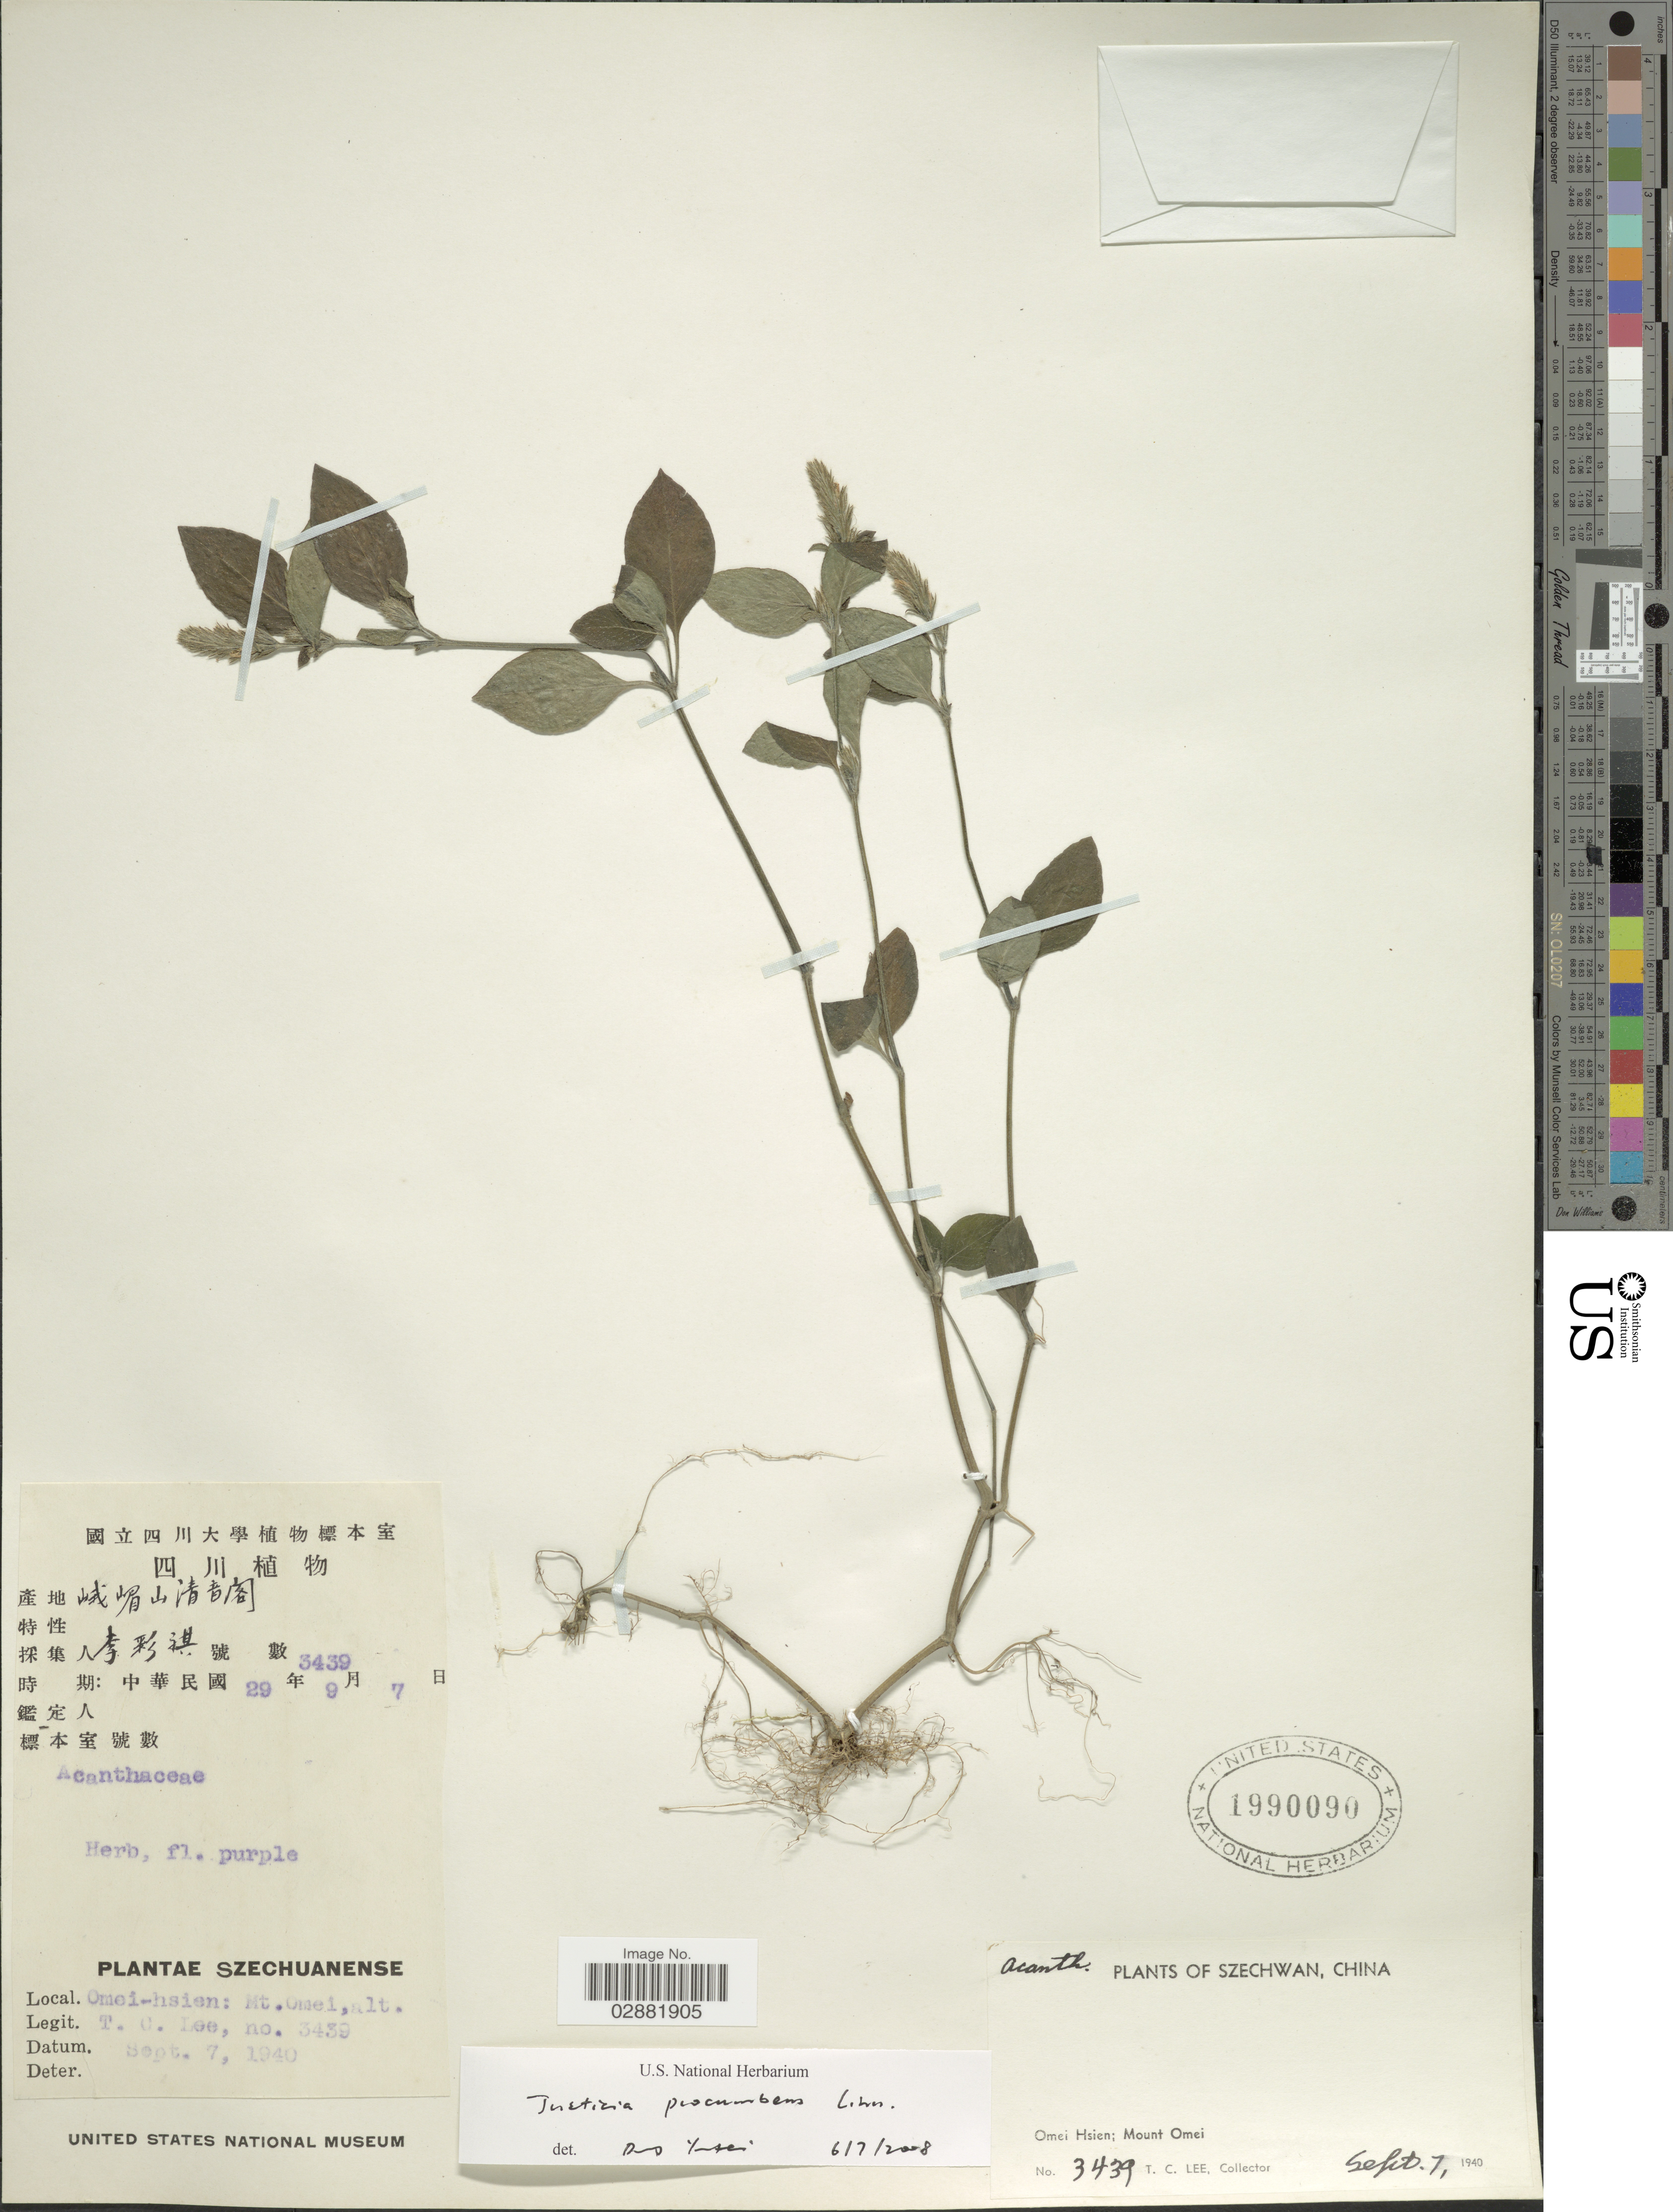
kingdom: Plantae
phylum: Tracheophyta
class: Magnoliopsida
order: Lamiales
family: Acanthaceae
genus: Justicia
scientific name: Justicia procumbens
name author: L.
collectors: T. Lee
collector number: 3439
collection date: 1940-09-07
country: China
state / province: Sichuan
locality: Szechwan, Omei Hsien, Mount Omei.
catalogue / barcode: US 1990090